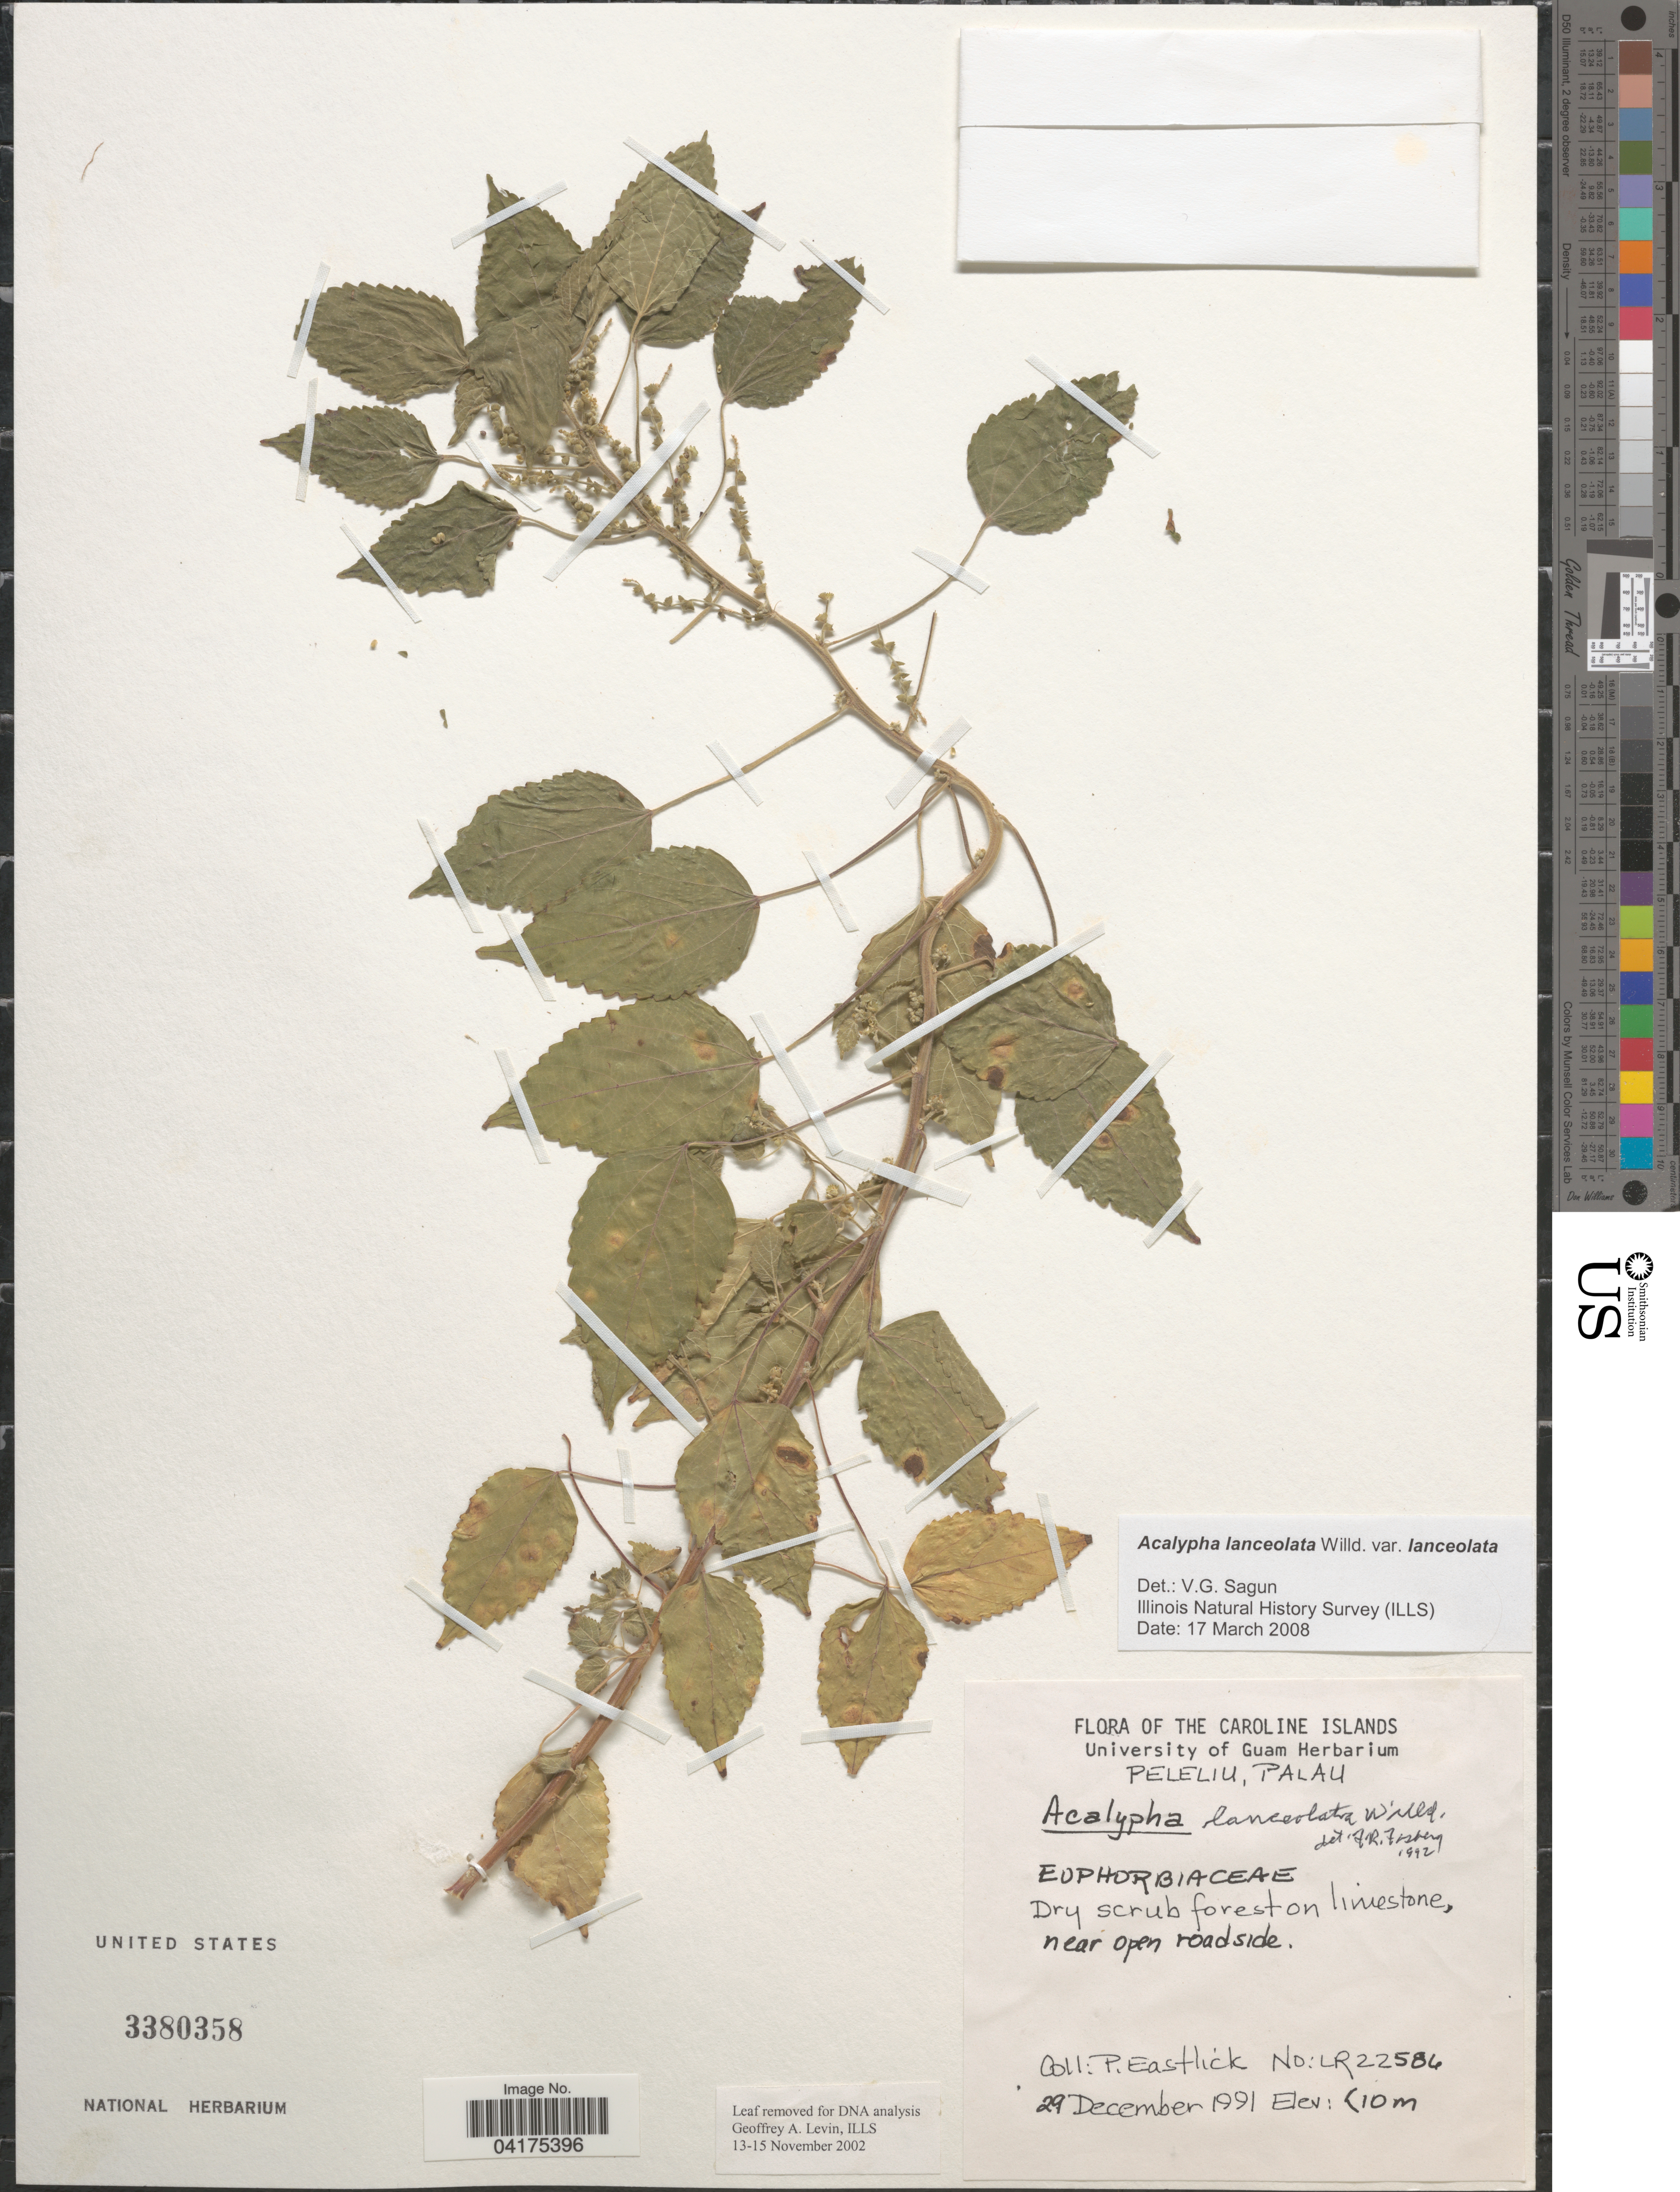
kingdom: Plantae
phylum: Tracheophyta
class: Magnoliopsida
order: Malpighiales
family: Euphorbiaceae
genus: Acalypha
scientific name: Acalypha lanceolata var. lanceolata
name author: Willd.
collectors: P. Eastlick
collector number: LR22586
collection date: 1991-12-29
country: Palau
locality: The Caroline Islands. Peleliu, Palau.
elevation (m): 10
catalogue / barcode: US 3380358